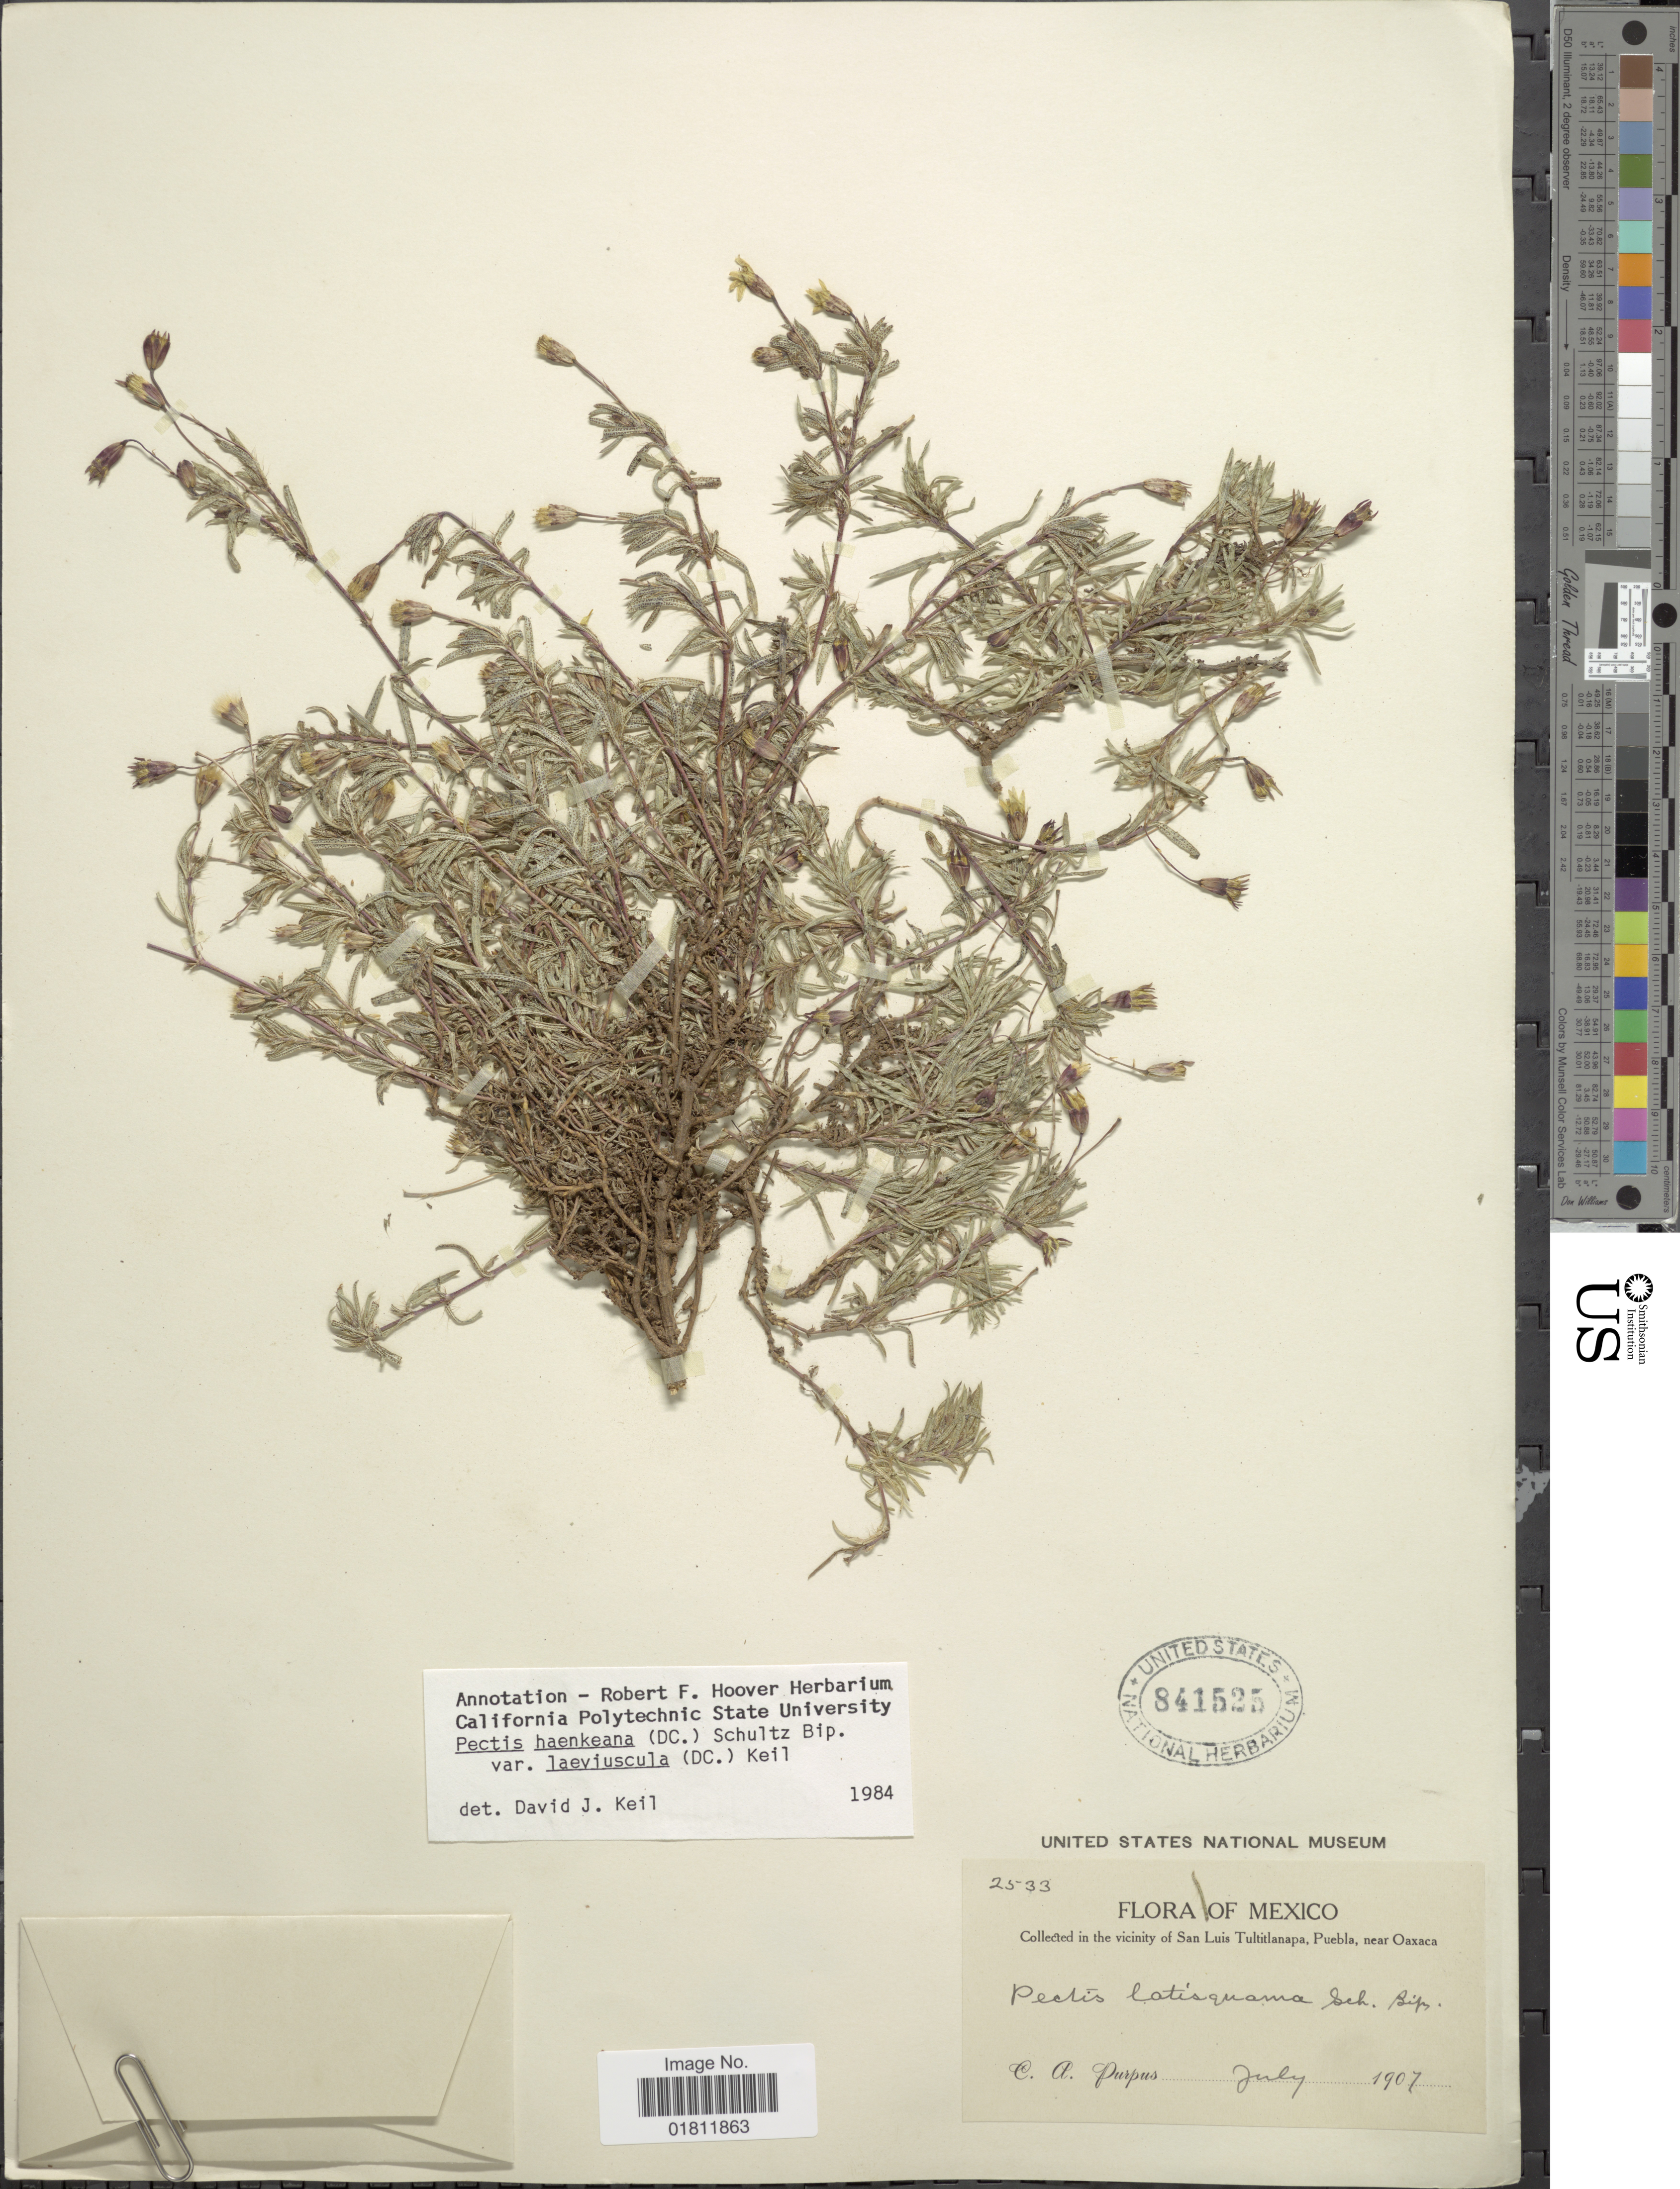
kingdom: Plantae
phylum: Tracheophyta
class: Magnoliopsida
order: Asterales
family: Asteraceae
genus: Pectis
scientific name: Pectis haenkeana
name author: (DC.) Sch. Bip.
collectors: C. A. Purpus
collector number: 2533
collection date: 1907-07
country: Mexico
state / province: Puebla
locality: In the vicinity of San LuisTultitlanapa, Puebla near Oaxaca.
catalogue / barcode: US 841525